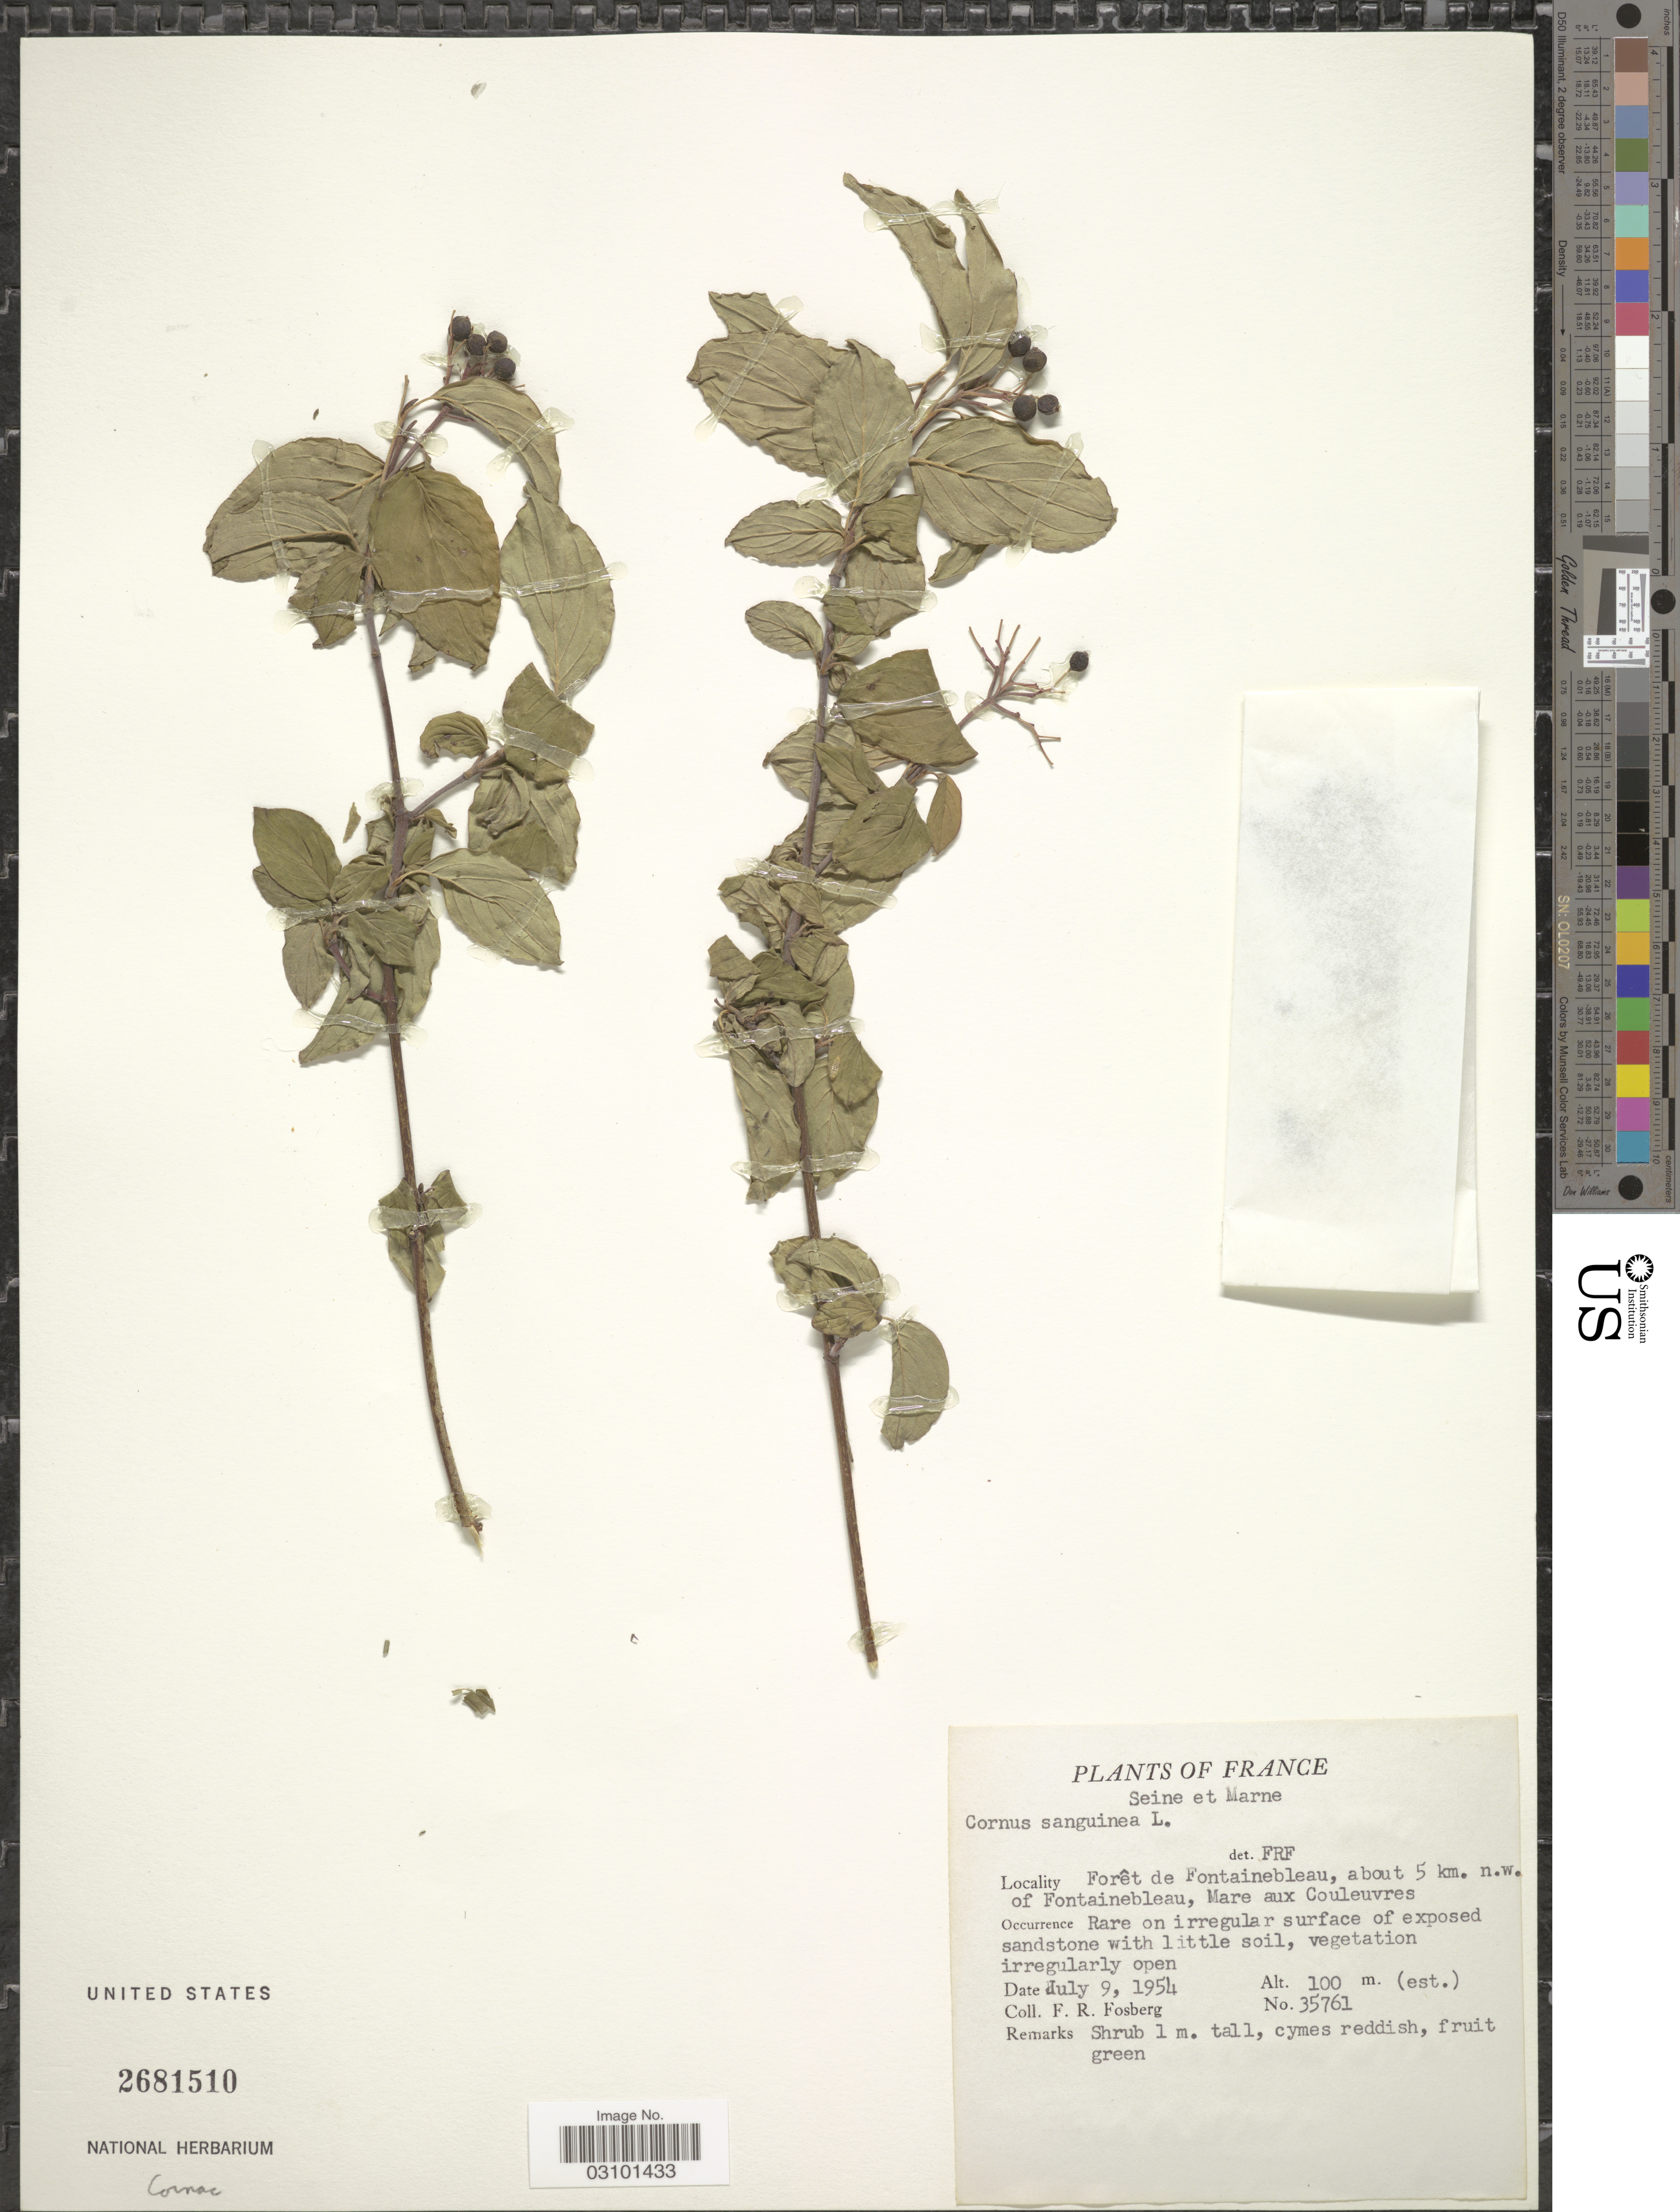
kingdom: Plantae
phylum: Tracheophyta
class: Magnoliopsida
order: Cornales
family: Cornaceae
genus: Cornus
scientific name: Cornus sanguinea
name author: L.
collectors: F. R. Fosberg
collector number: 35761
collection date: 1954-07-09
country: France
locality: Seine et Marne. Forêt de Fontainebleau, about 5 km. n.w. of Fontainebleau, Mare aux Couleuvres.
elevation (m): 100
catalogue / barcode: US 2681510